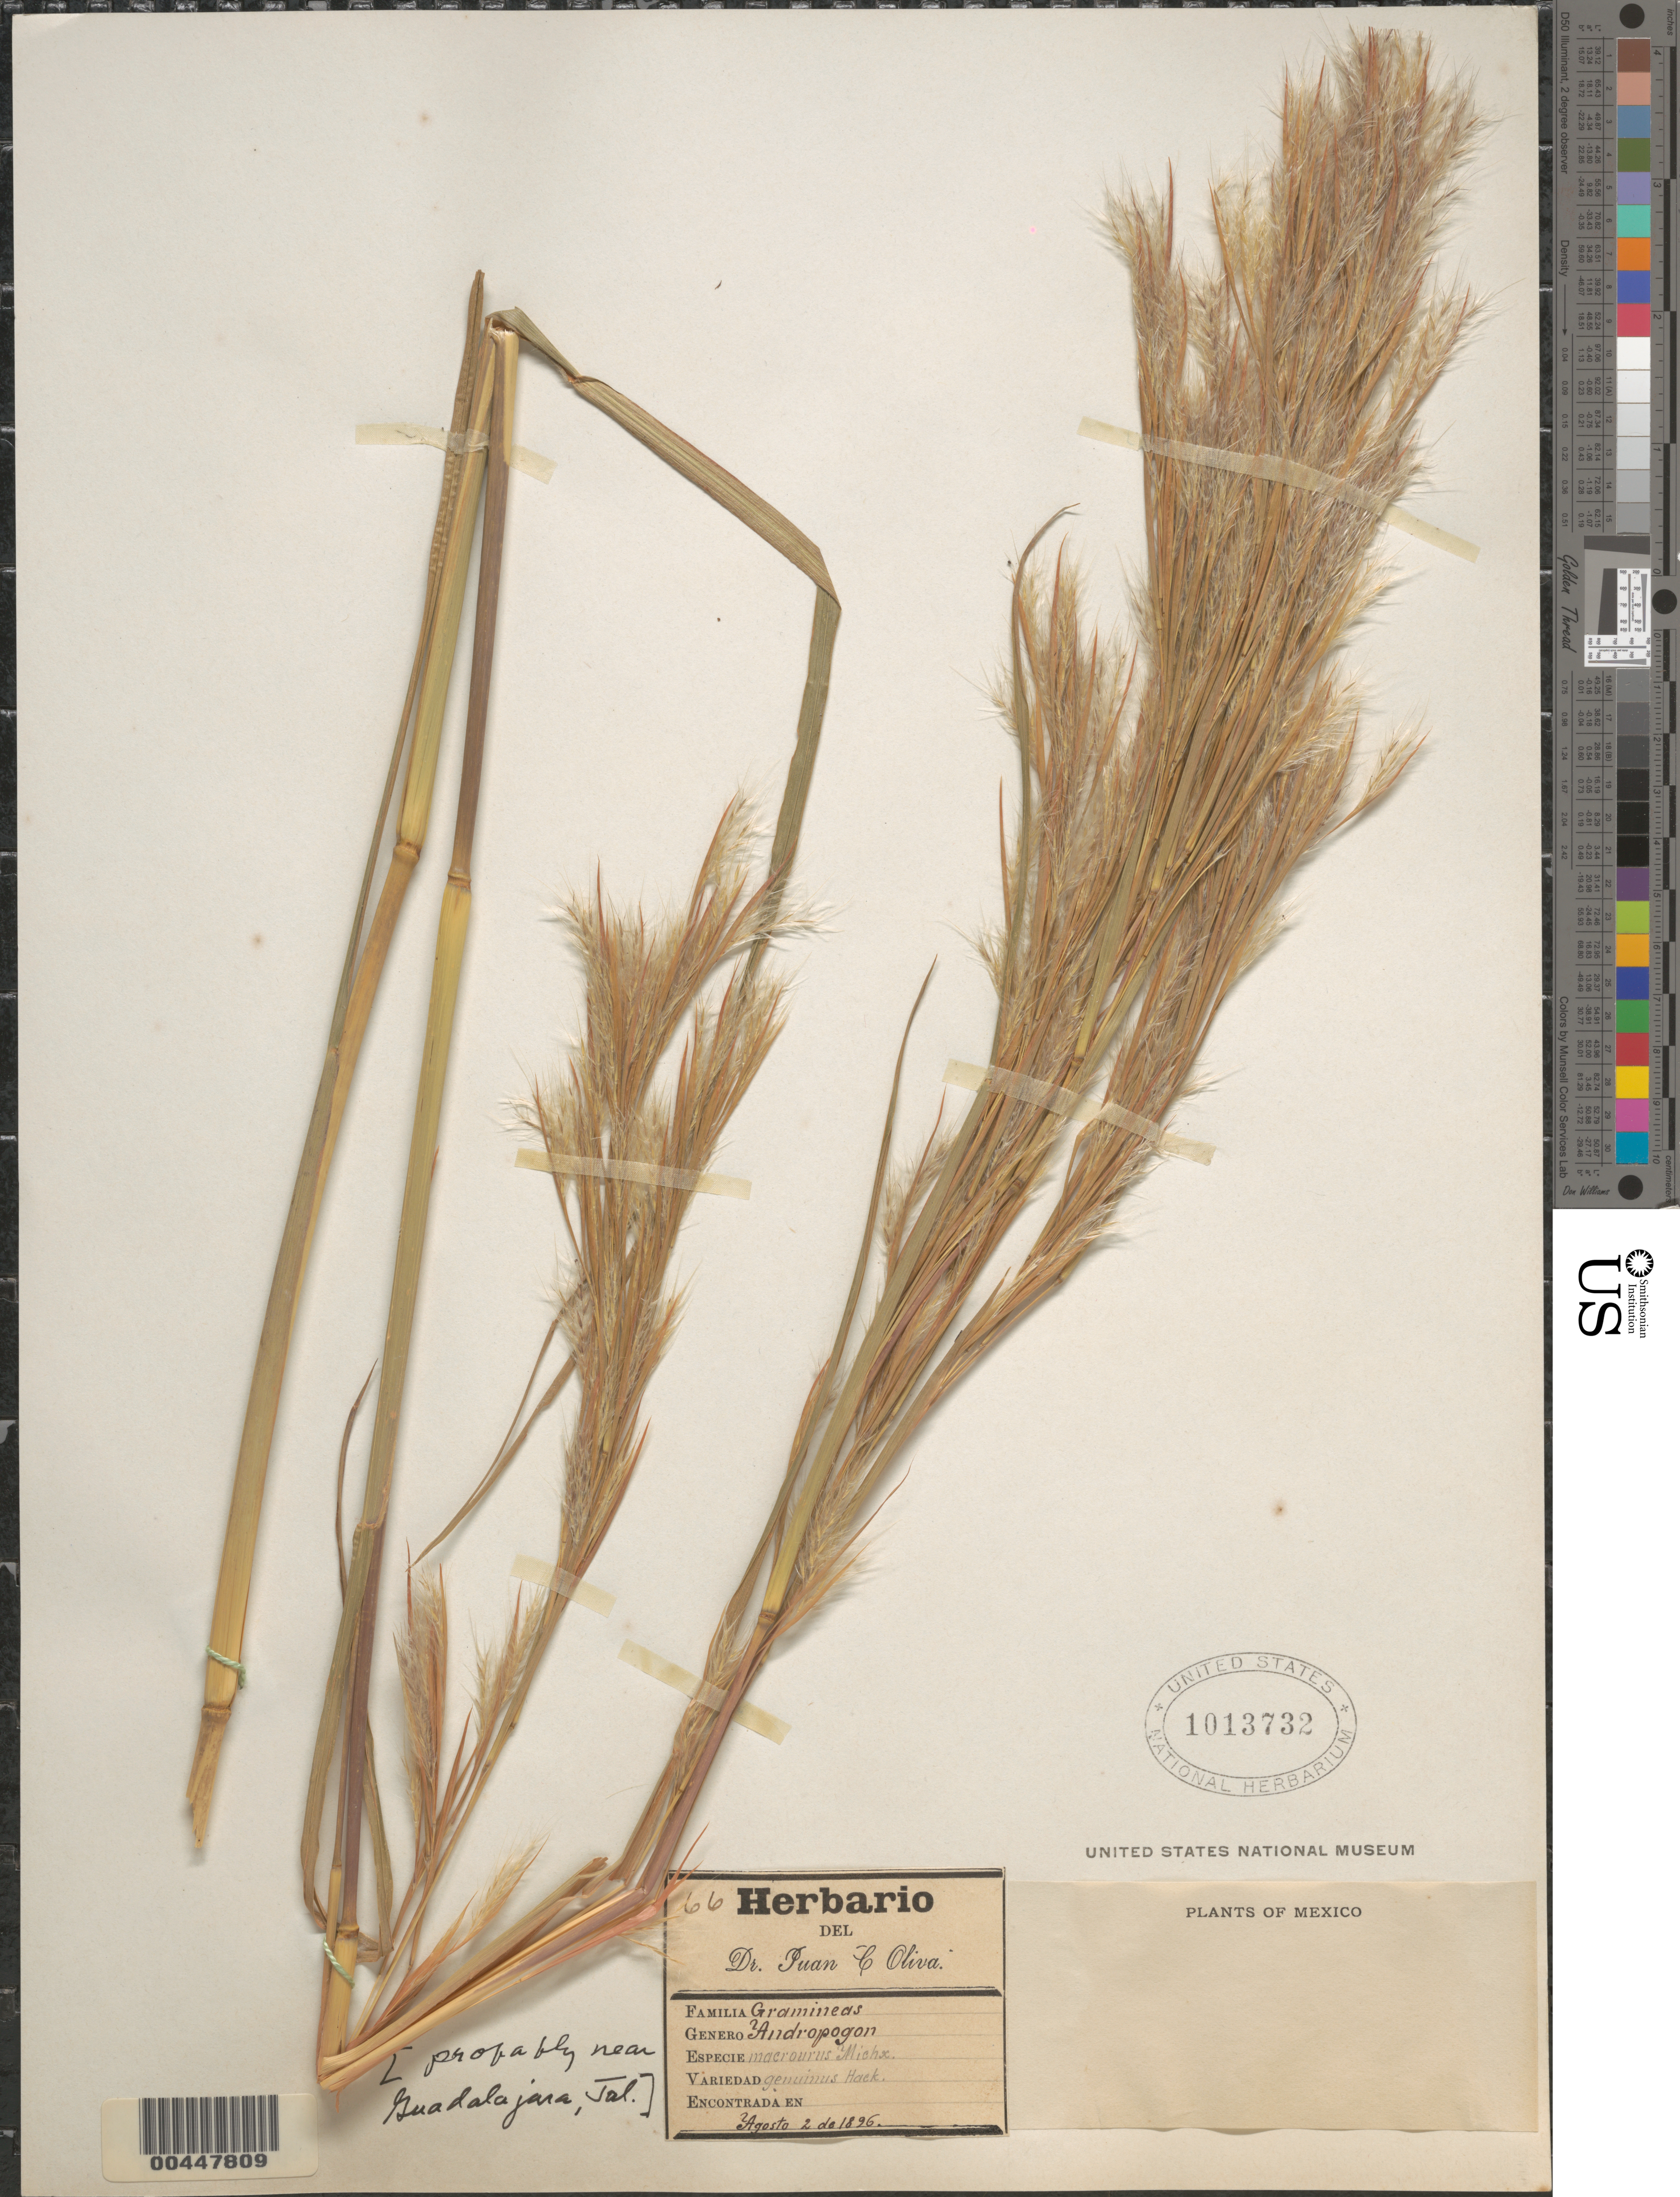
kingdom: Plantae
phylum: Tracheophyta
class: Liliopsida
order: Poales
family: Poaceae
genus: Andropogon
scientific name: Andropogon glomeratus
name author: (Walter) Britton, Stearns & Poggenb.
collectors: J. C. Oliva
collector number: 66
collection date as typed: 2 Aug 1896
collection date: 1896-08-02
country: Mexico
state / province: Jalisco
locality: Near Guadalajara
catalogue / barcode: US 1013732